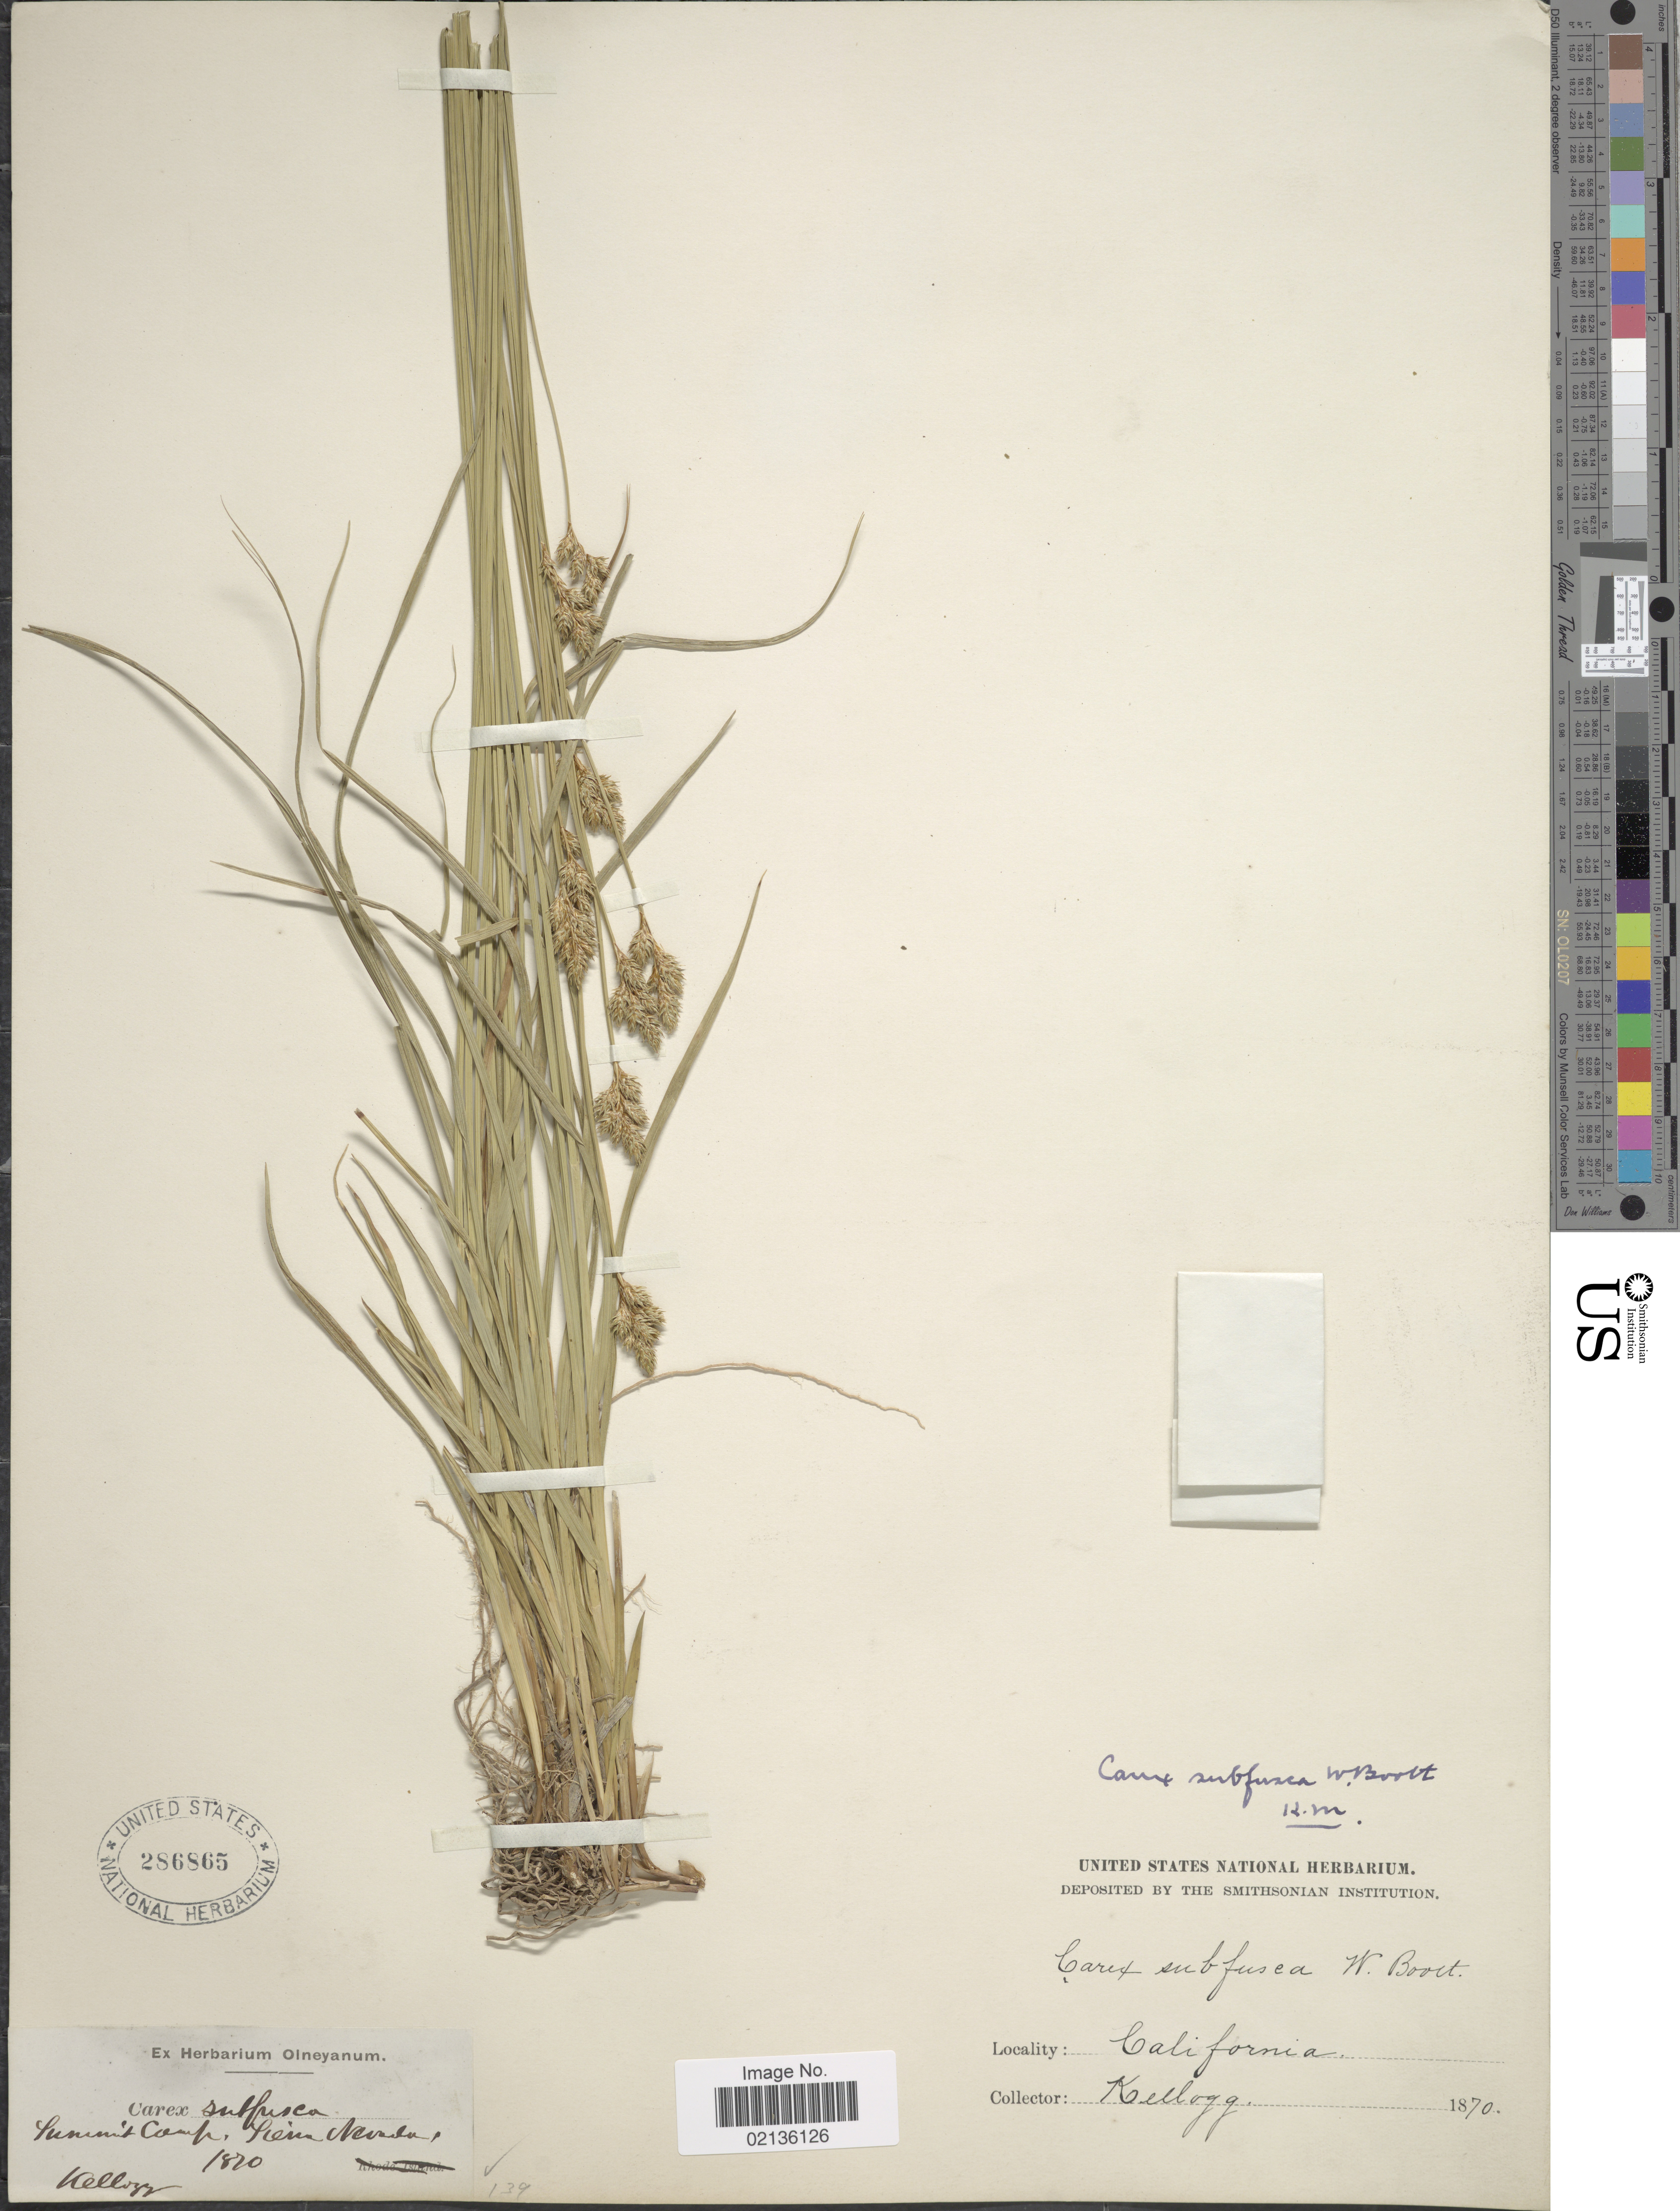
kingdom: Plantae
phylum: Tracheophyta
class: Liliopsida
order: Poales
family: Cyperaceae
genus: Carex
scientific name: Carex subfusca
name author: W. Boott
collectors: -- Kellogg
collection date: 1872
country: United States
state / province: California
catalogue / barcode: US 286865